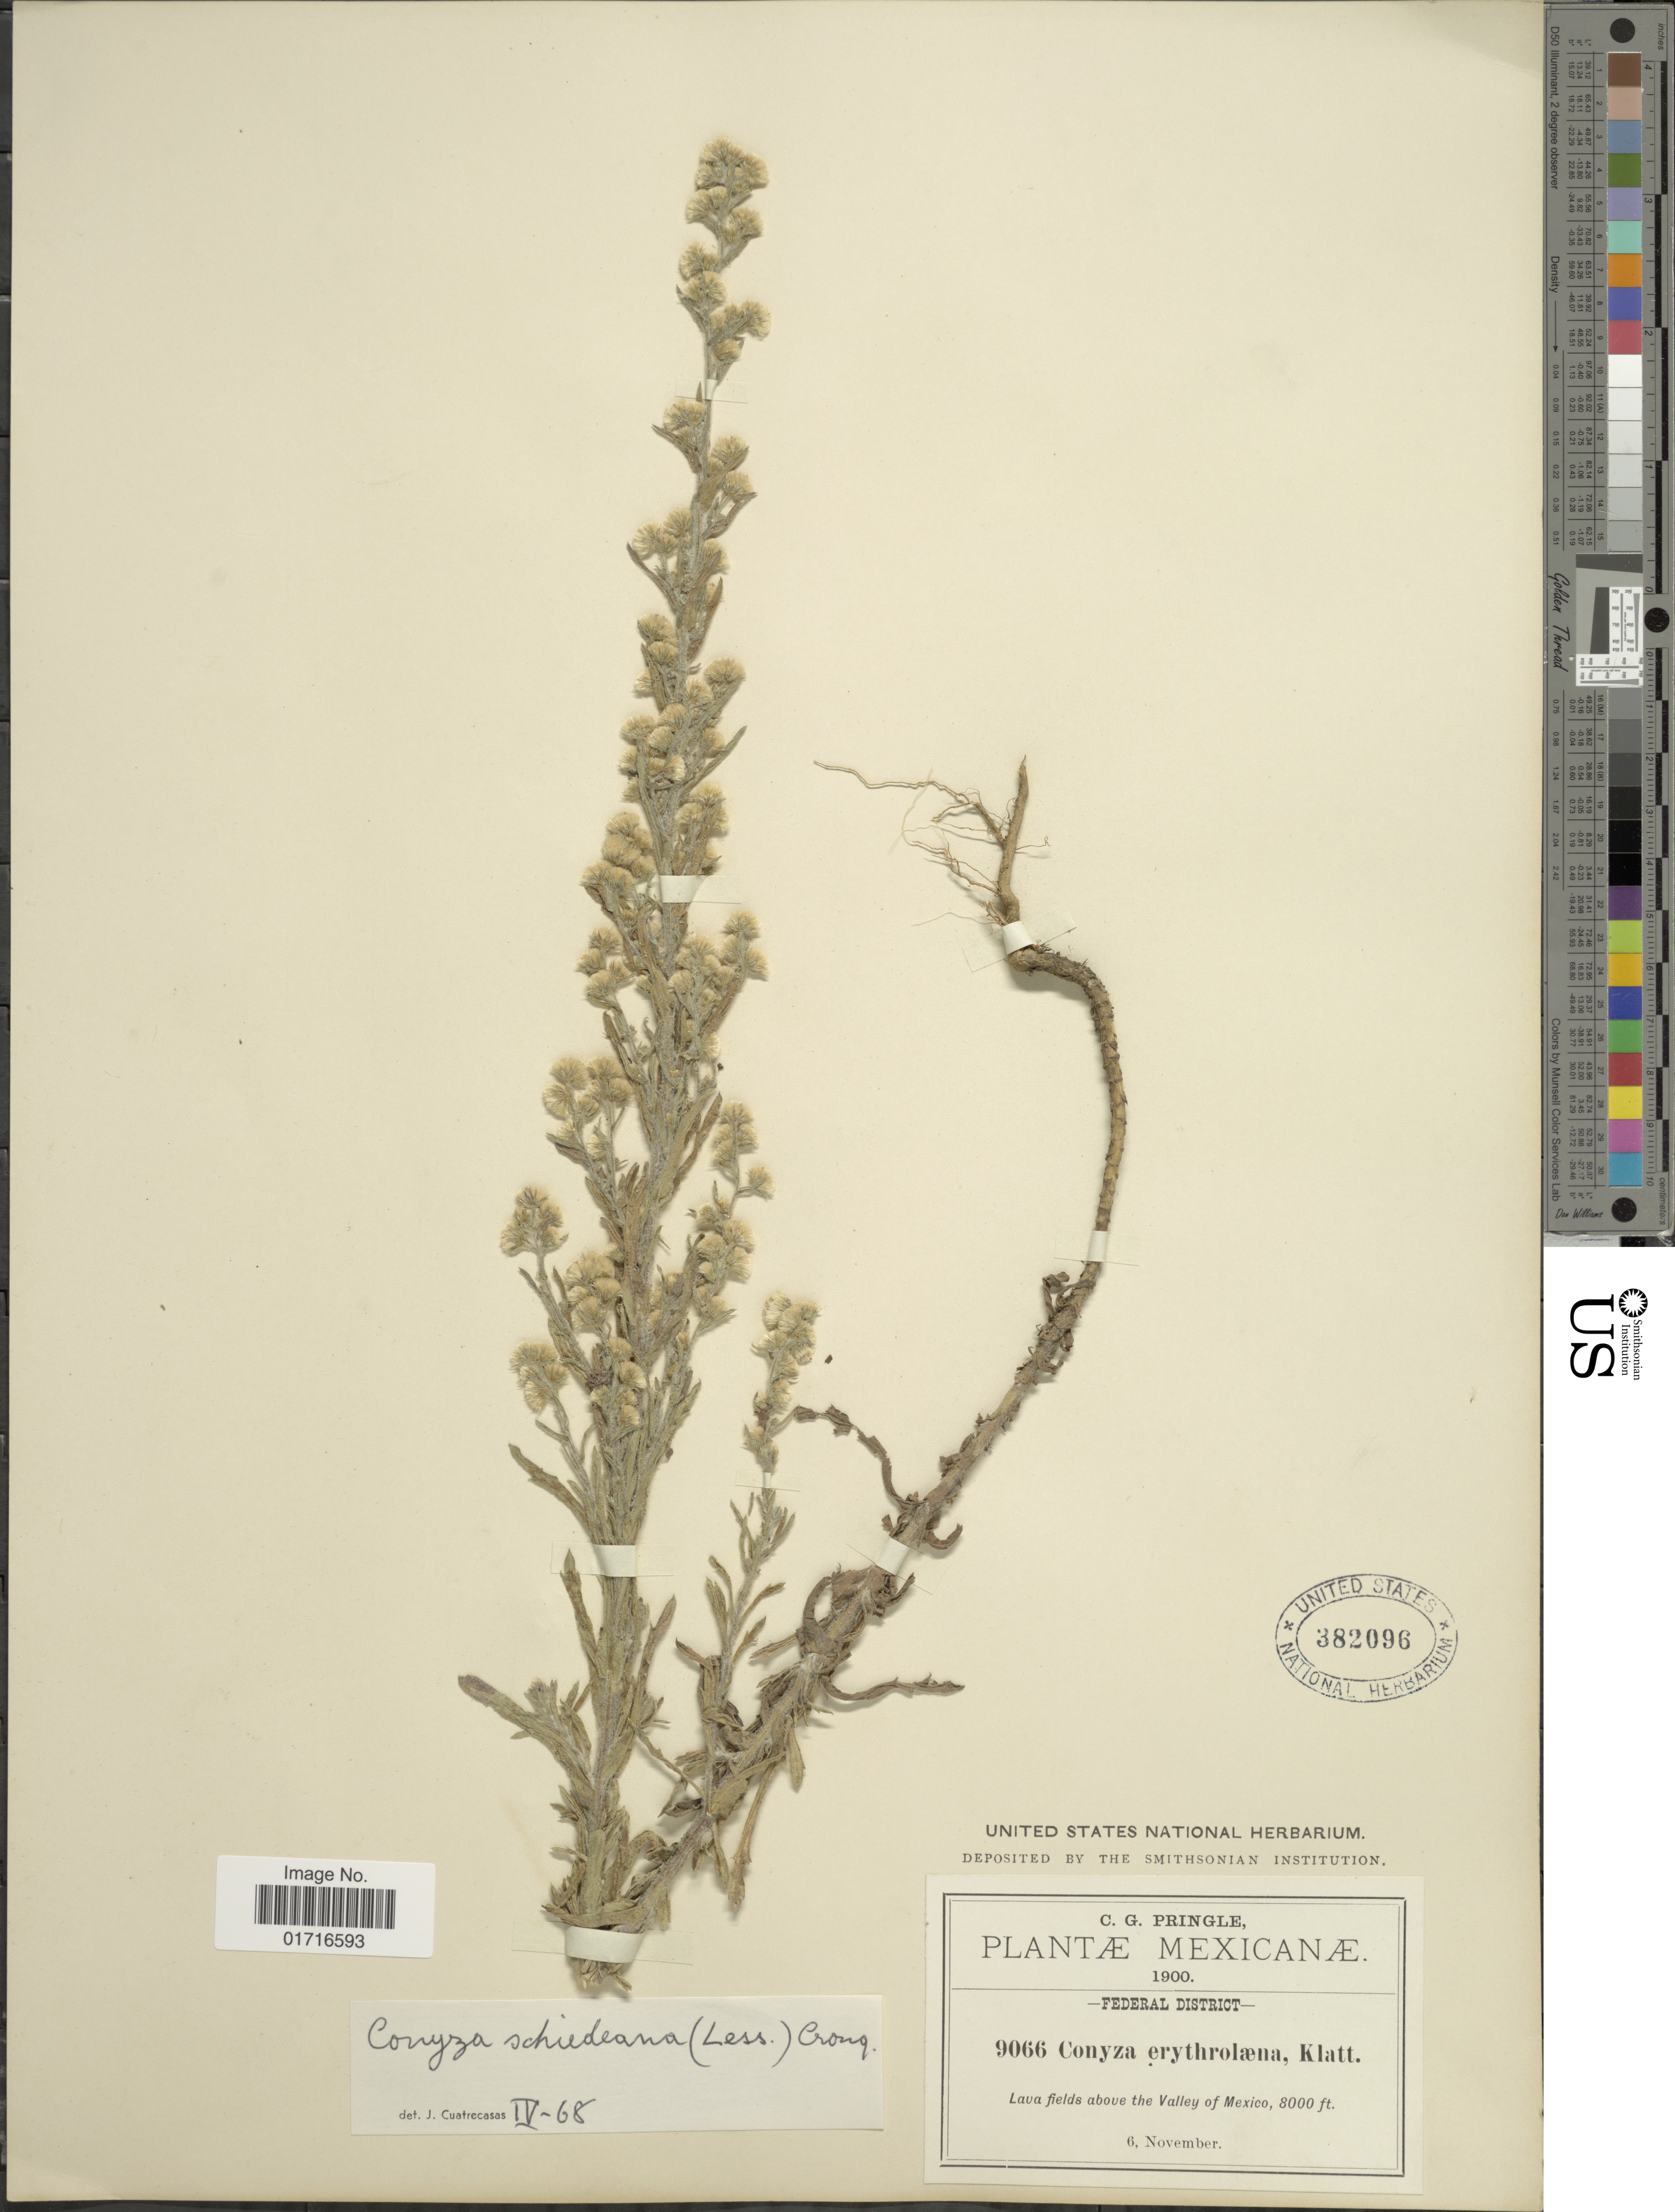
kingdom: Plantae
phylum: Tracheophyta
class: Magnoliopsida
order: Asterales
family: Asteraceae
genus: Conyza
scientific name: Conyza schiedeana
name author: (Less.) Cronq.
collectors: C. G. Pringle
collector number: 9066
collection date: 1900-11-06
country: Mexico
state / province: Distrito Federal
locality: Above Valley of Mexico.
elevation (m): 2438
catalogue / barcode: US 382096